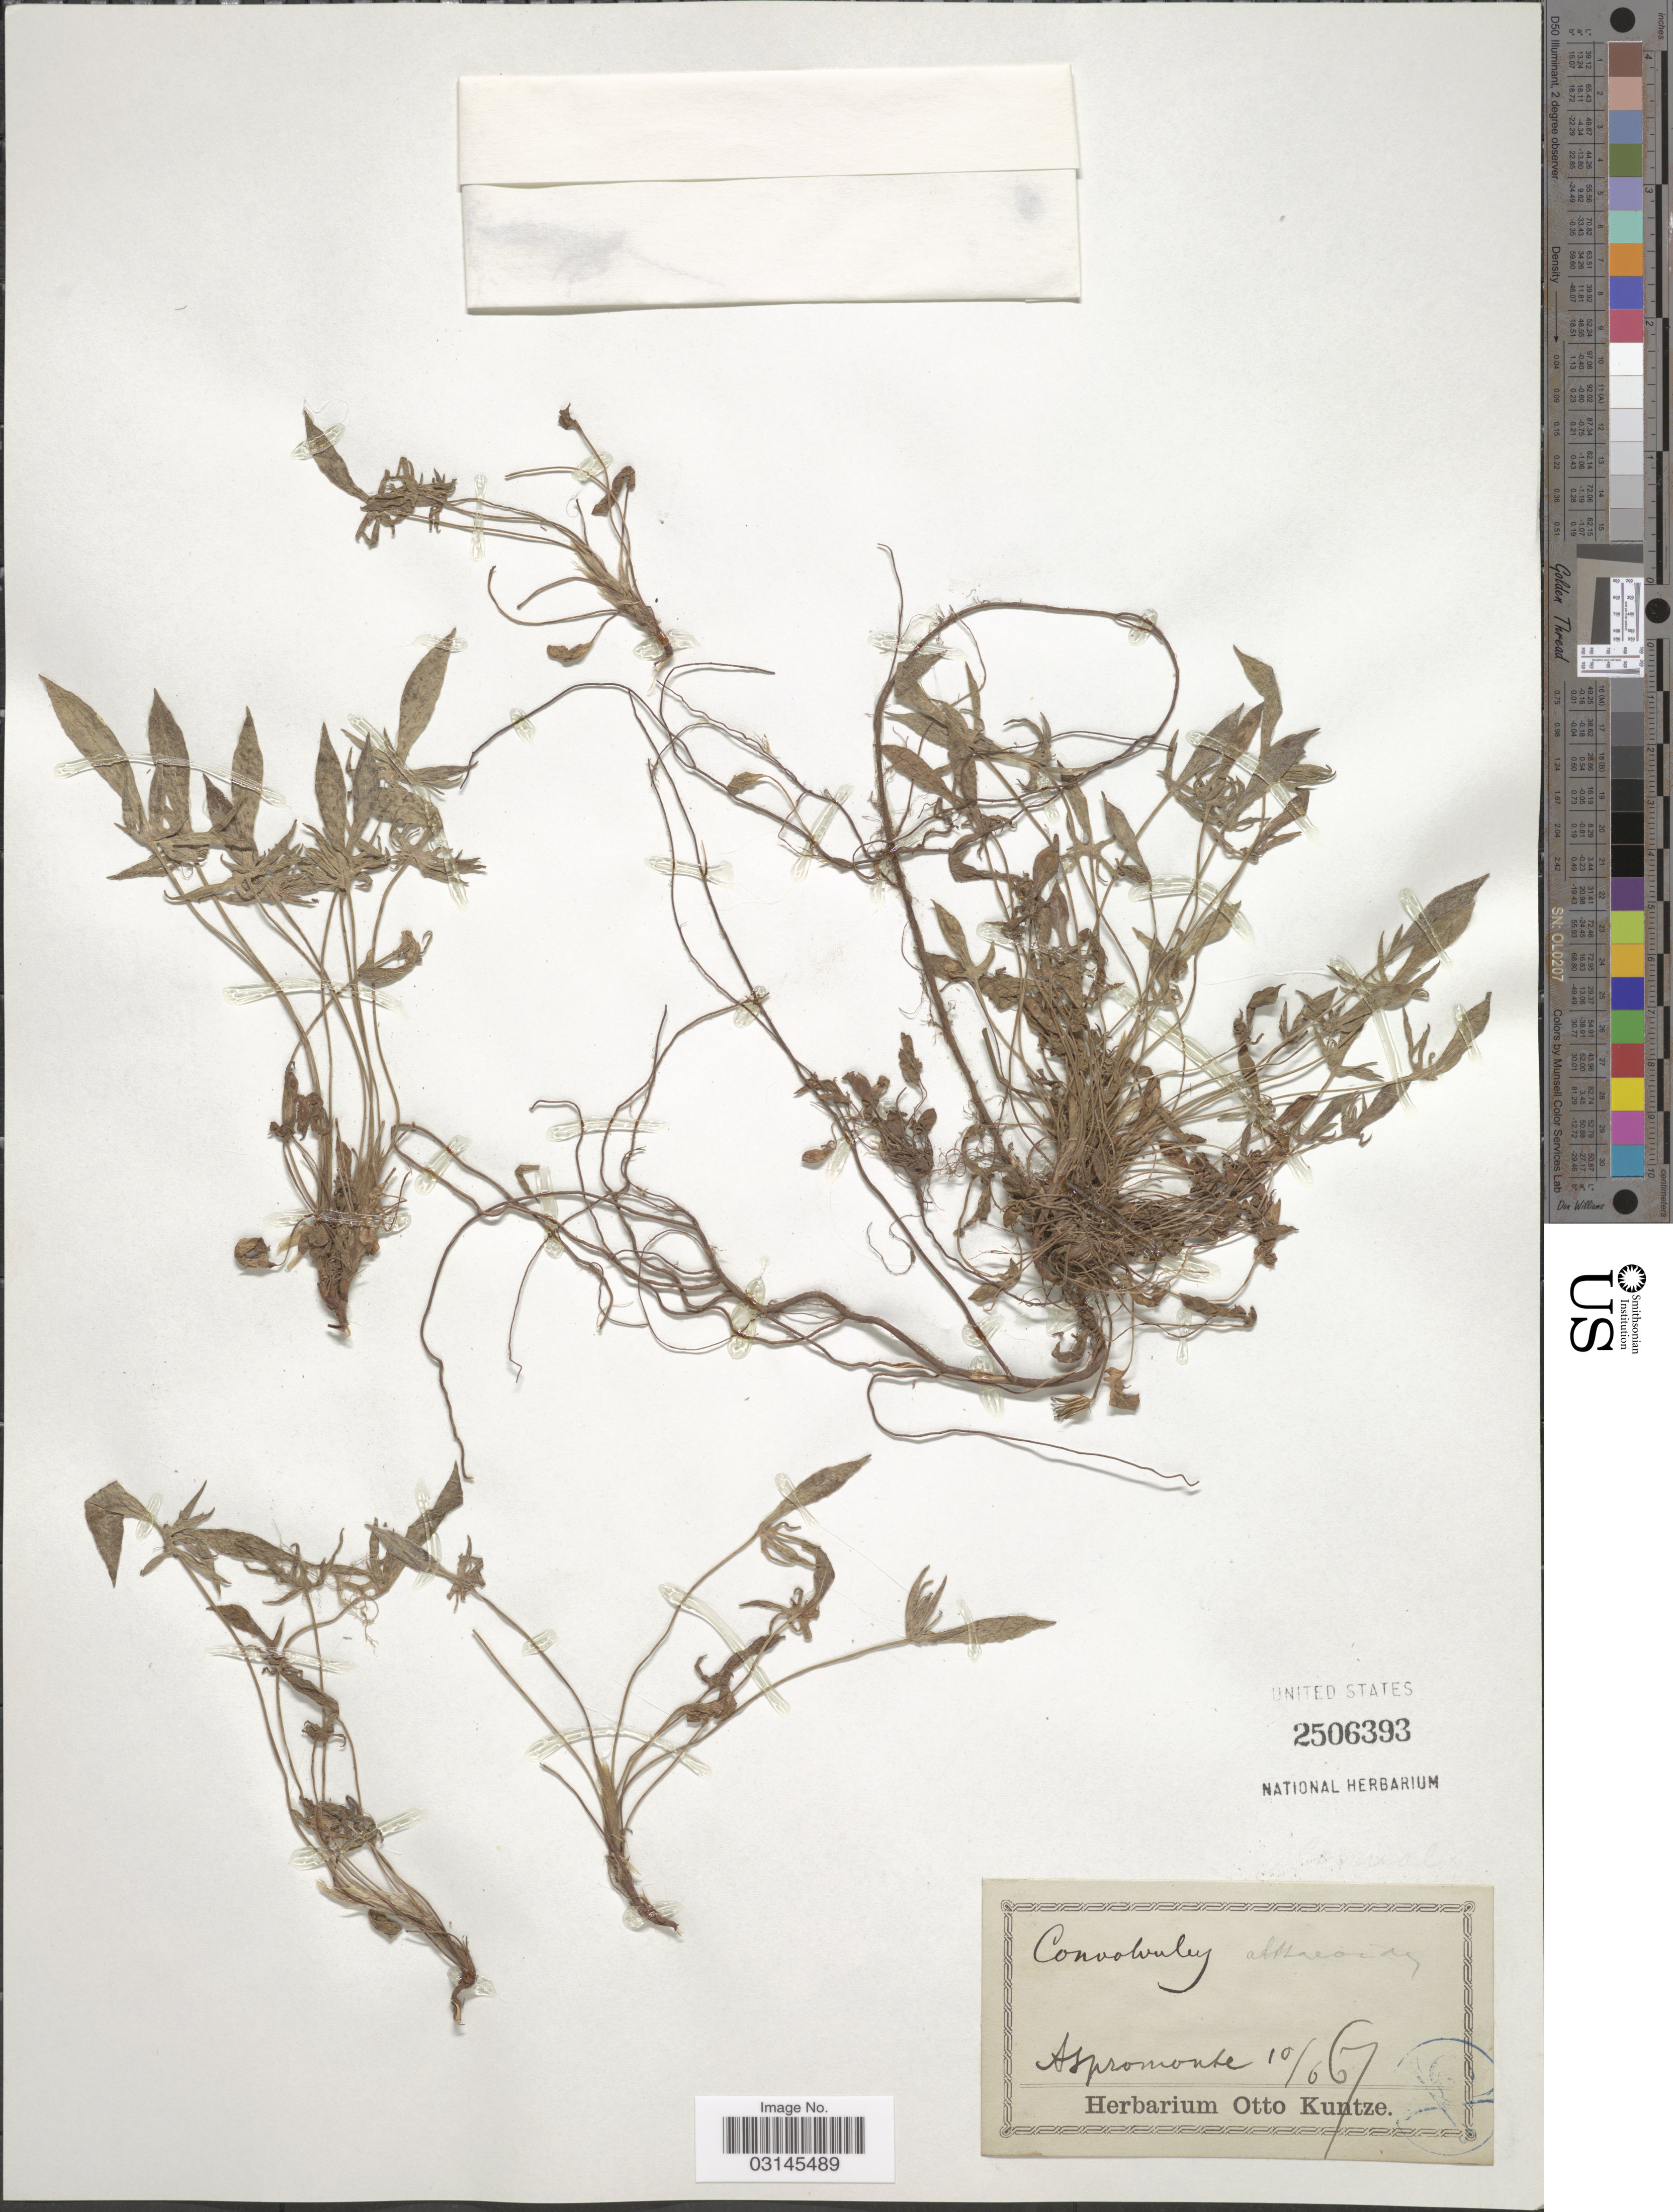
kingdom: Plantae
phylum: Tracheophyta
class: Magnoliopsida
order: Solanales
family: Convolvulaceae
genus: Convolvulus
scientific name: Convolvulus althaeoides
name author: L.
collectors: ex herb. Otto Kuntze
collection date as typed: Transcribed d/m/y: 10/6/67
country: Italy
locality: Aspromonte.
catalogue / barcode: US 2506393